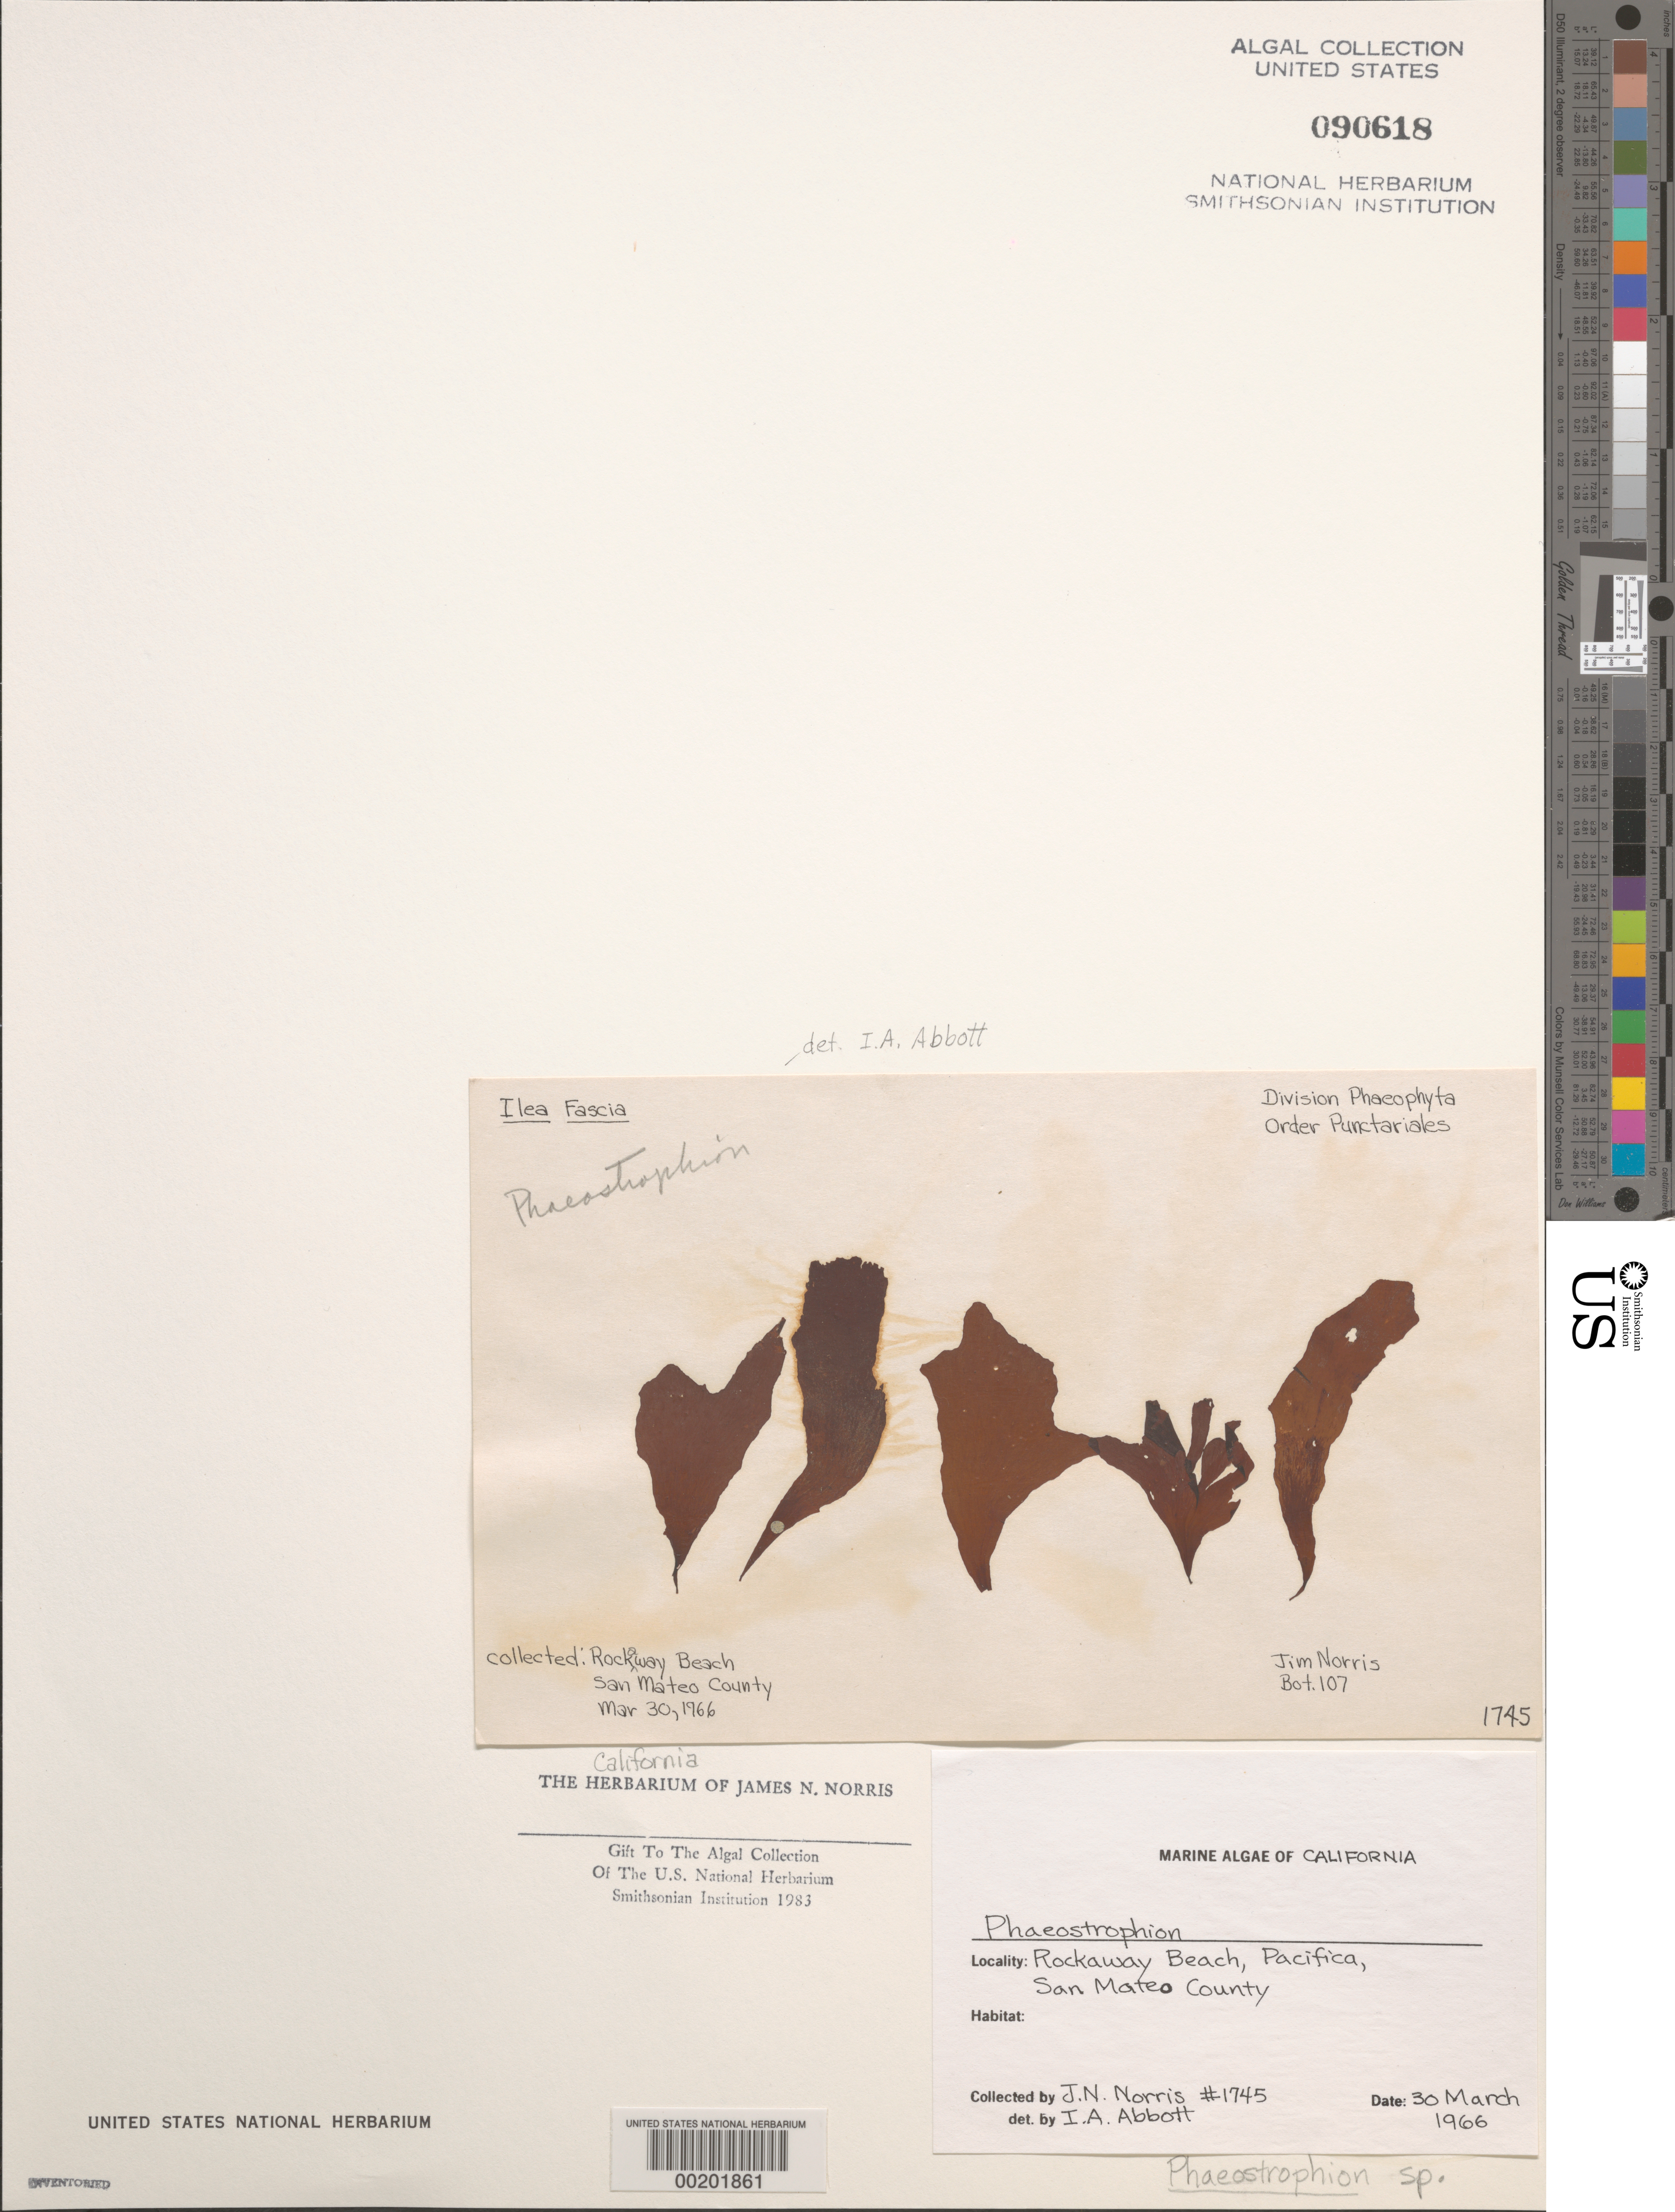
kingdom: Chromista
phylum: Ochrophyta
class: Phaeophyceae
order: Laminariales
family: Laminariaceae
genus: Phaeostrophion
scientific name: Phaeostrophion sp.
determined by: Abbott, Isabella A.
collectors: J. N. Norris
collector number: JN-1745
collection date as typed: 30 Mar 1966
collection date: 1966-03-30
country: United States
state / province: California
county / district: San Mateo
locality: Rockaway Beach, Pacifica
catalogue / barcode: US 90618